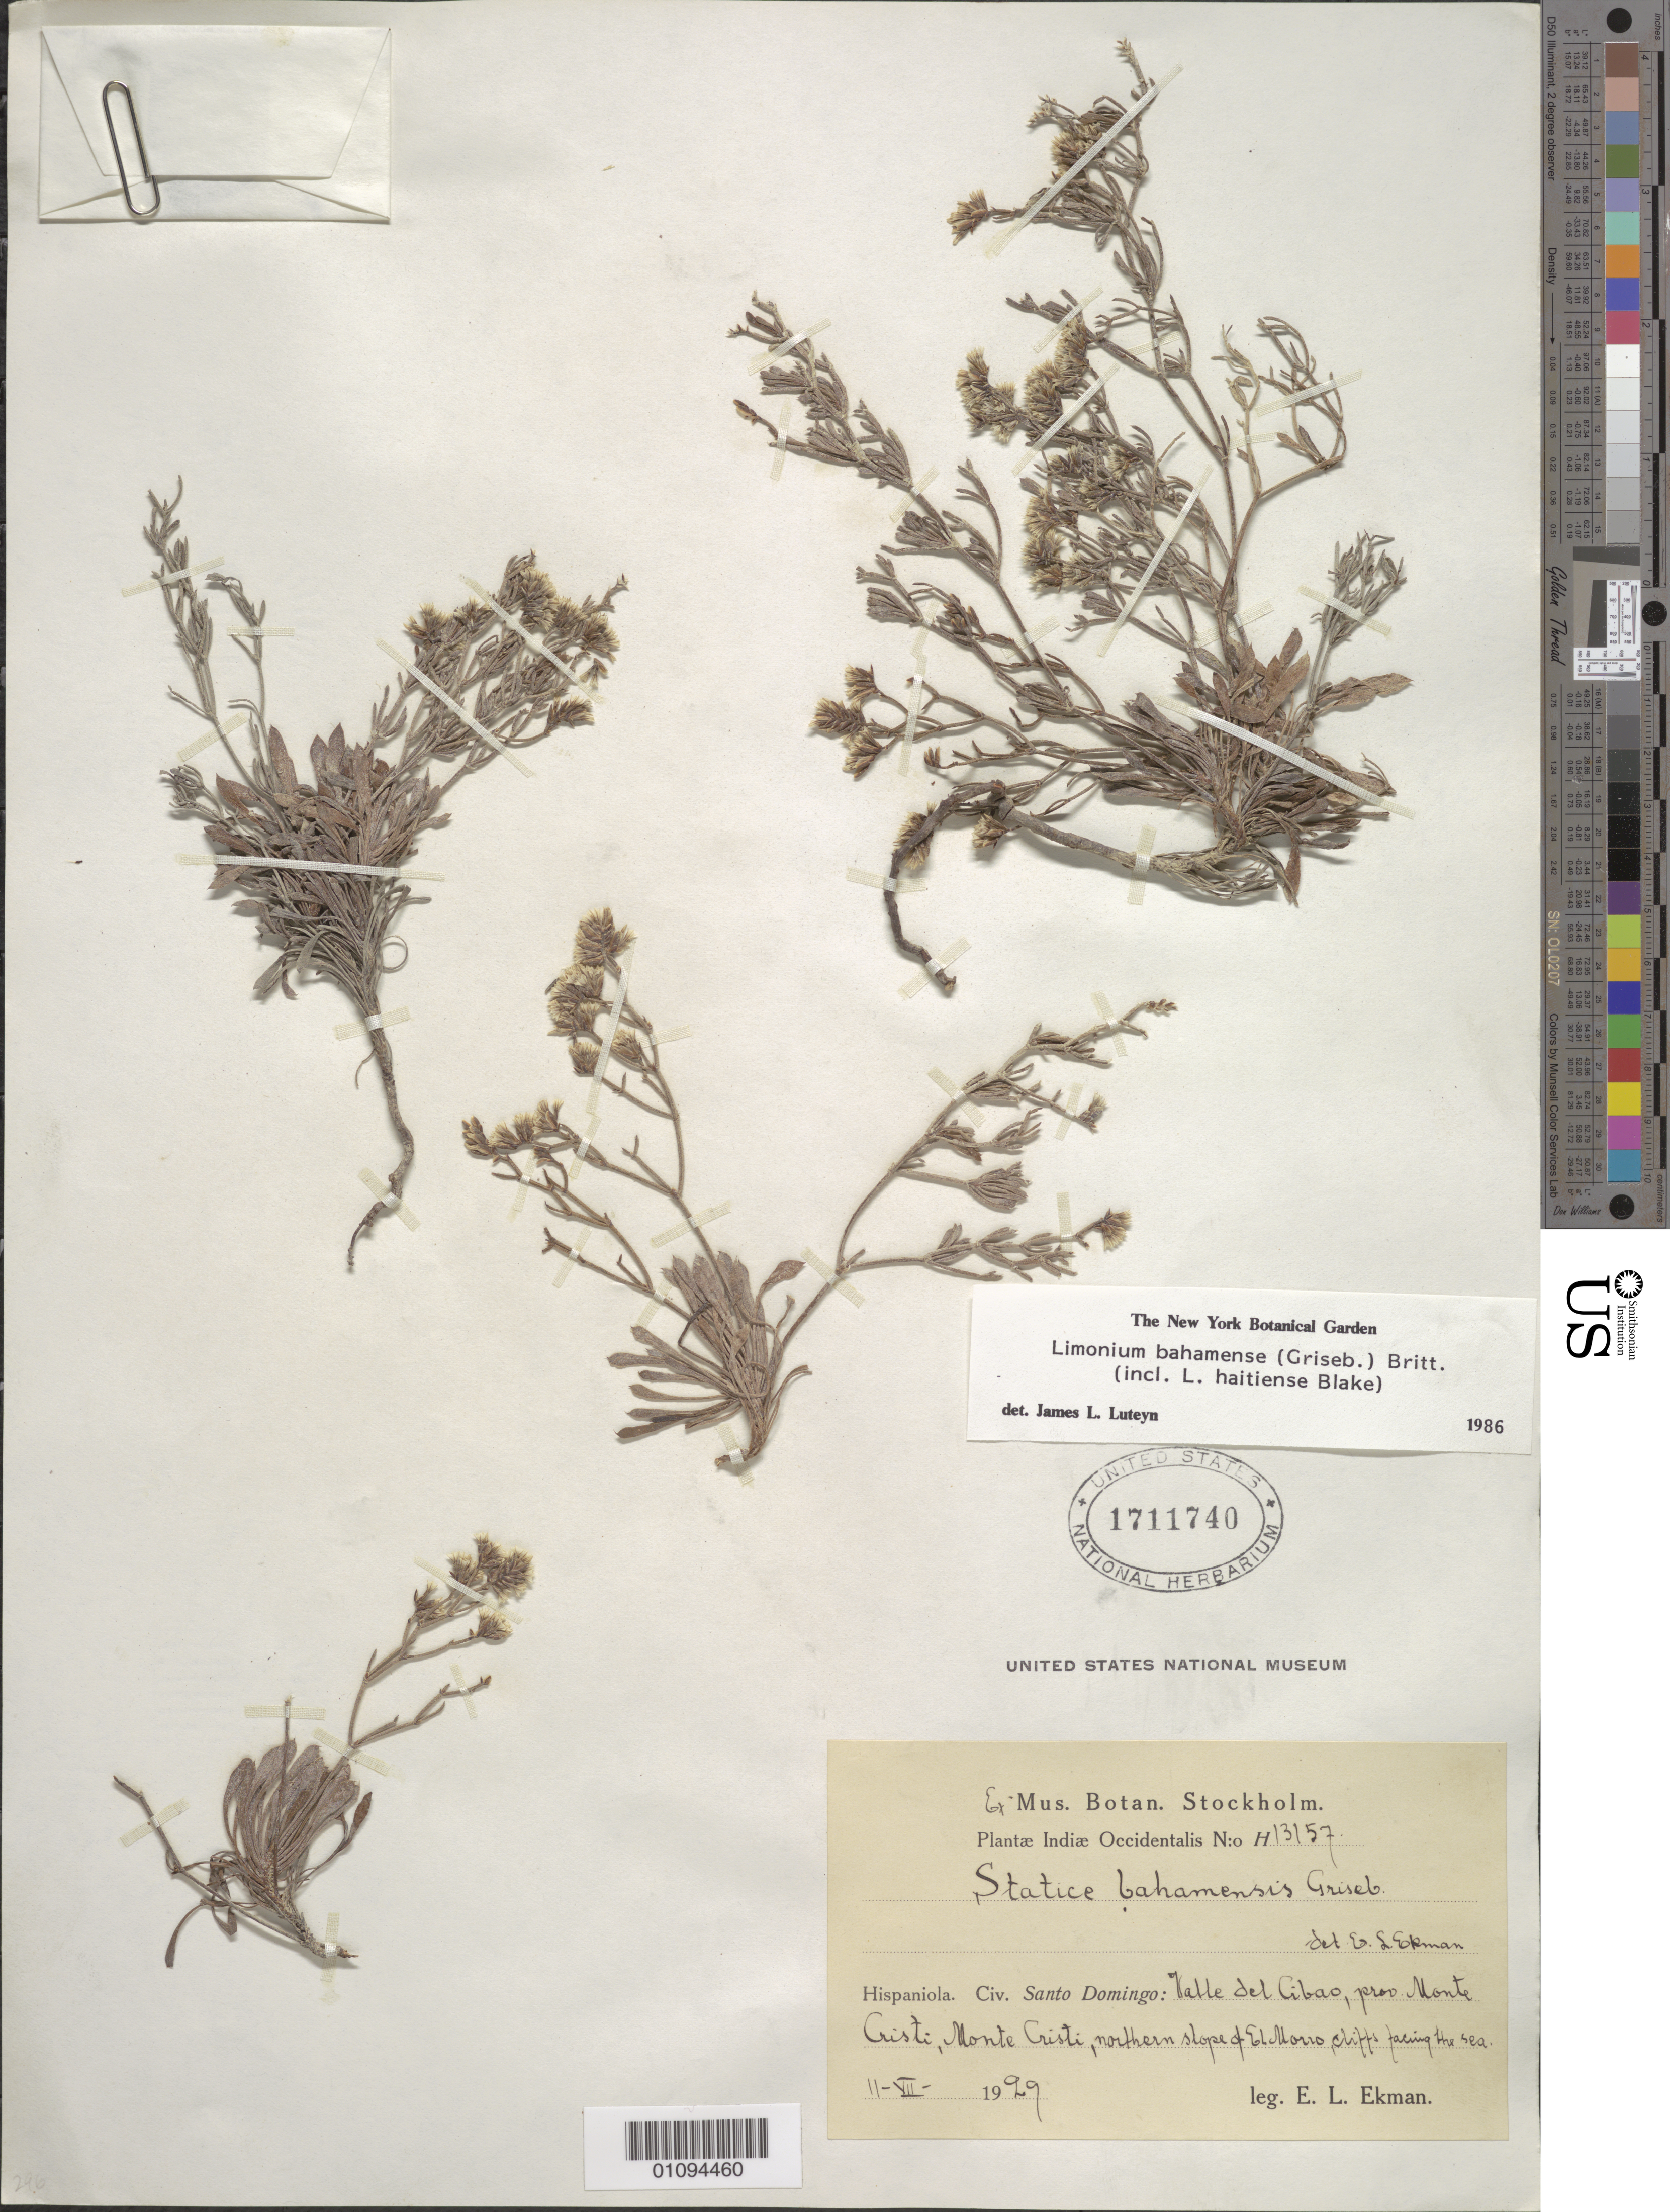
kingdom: Plantae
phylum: Tracheophyta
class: Magnoliopsida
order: Caryophyllales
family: Plumbaginaceae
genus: Limonium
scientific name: Limonium bahamense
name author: (Griseb.) Britton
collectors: E. L. Ekman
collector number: H 13157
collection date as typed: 11 Jul 1999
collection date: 1999-07-11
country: Dominican Republic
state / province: Monte Cristi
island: Hispaniola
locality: Santo Domingo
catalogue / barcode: US 1711740